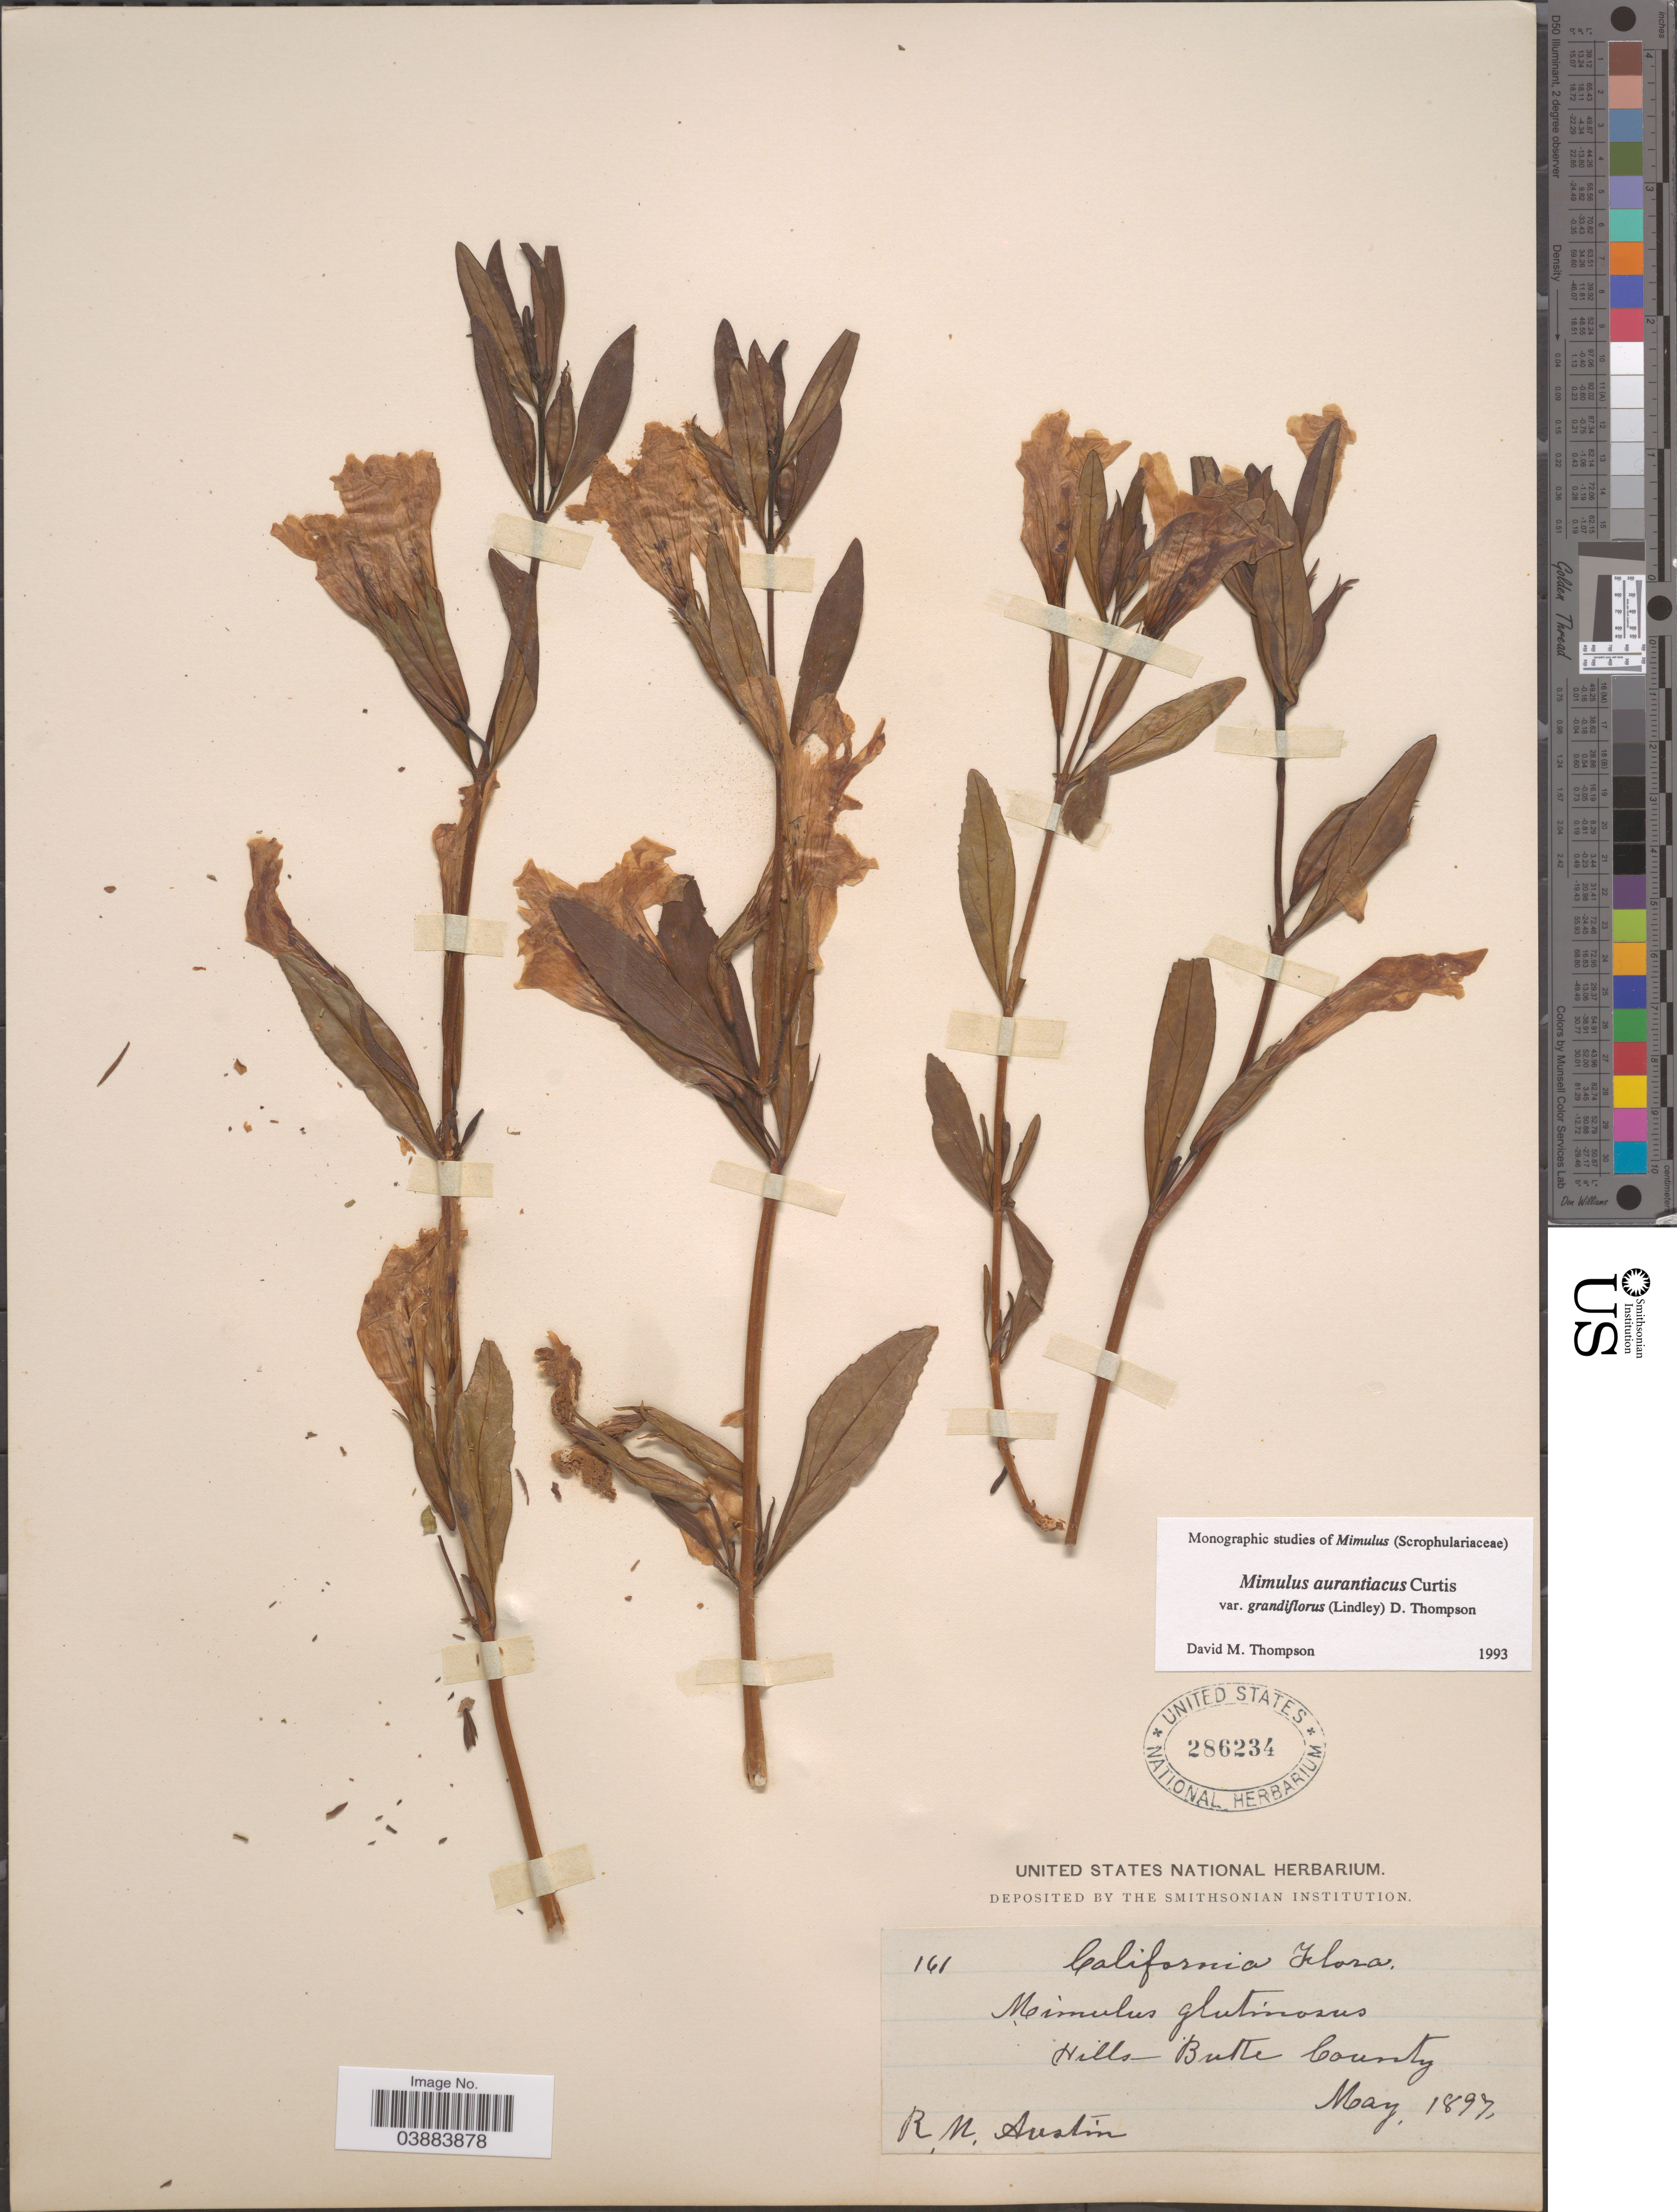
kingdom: Plantae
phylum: Tracheophyta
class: Magnoliopsida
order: Lamiales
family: Phrymaceae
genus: Diplacus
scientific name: Diplacus aurantiacus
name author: (Curtis) Jeps.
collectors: R. Austin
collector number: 161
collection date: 1897-05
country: United States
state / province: California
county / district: Butte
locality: Hills - Butte County.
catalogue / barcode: US 286234